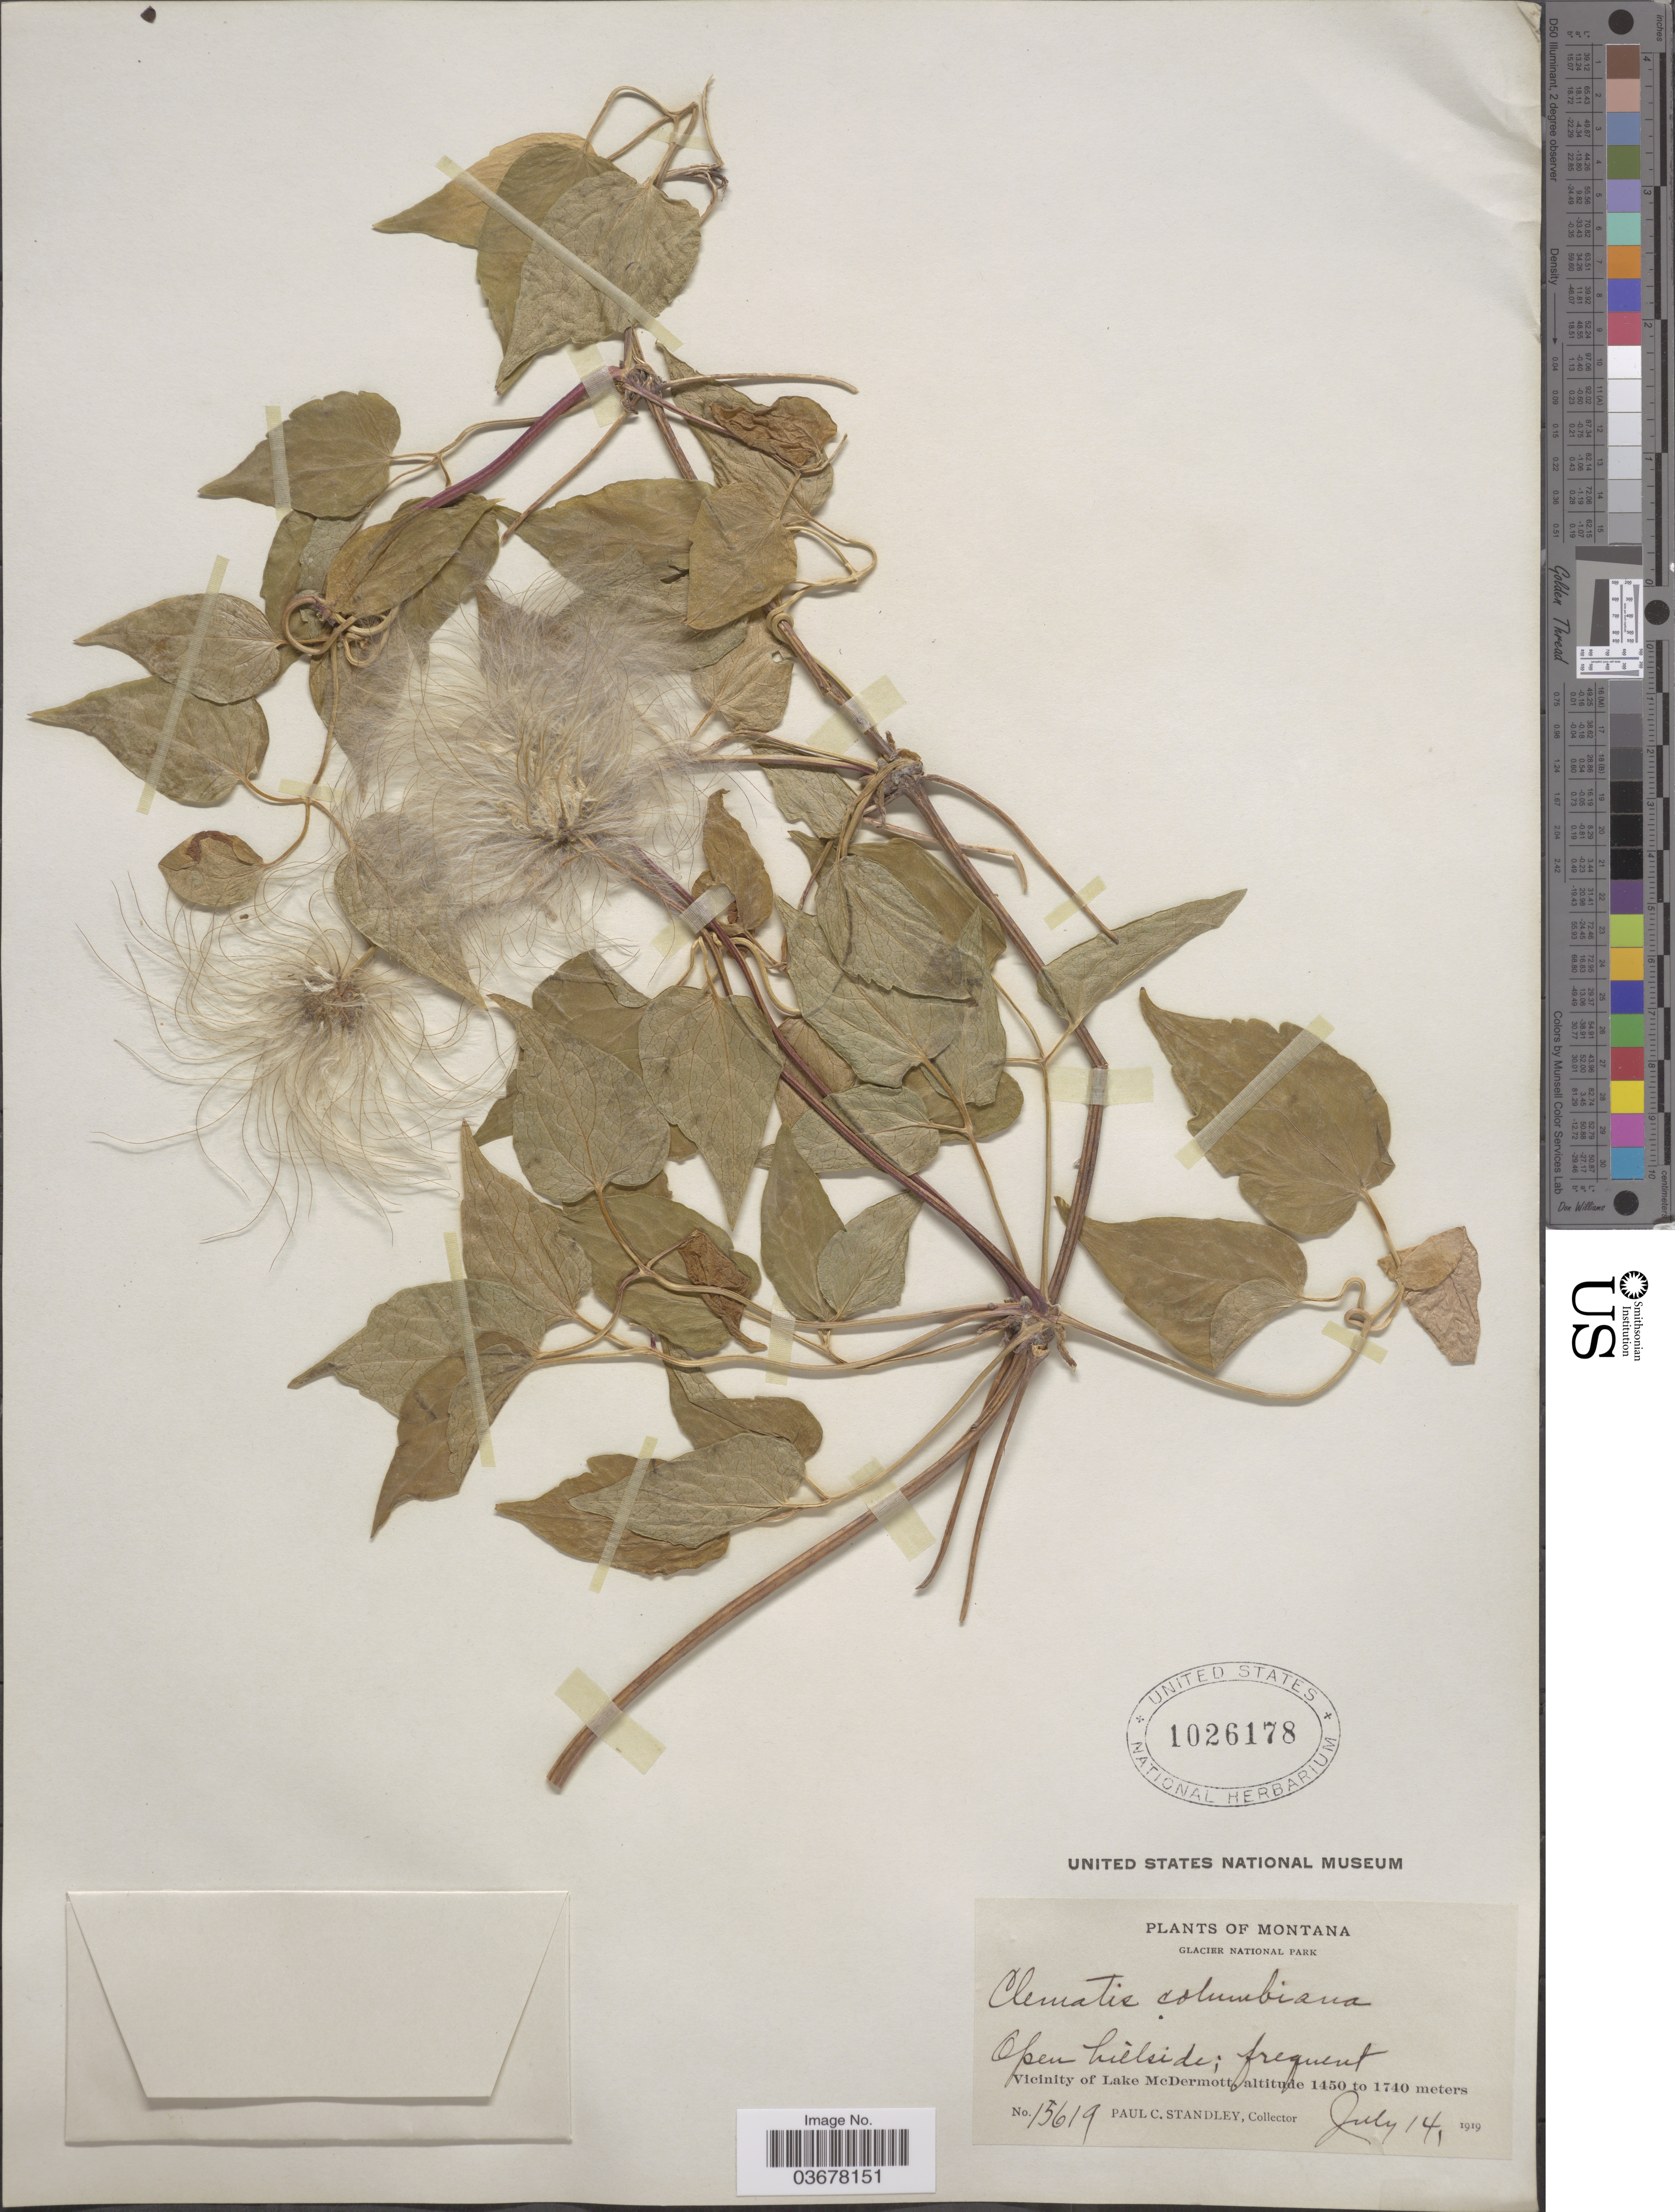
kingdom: Plantae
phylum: Tracheophyta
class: Magnoliopsida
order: Ranunculales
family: Ranunculaceae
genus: Clematis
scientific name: Clematis occidentalis var. grosseserrata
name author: (Rydb.) J.S. Pringle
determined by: Strong, M. T., (US), Smithsonian Institution - National Museum of Natural History (UNITED STATES)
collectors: P. C. Standley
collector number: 15619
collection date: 1919-07-14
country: United States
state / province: Montana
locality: Glacier National Park. Vicinity of Lake McDermott.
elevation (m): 1450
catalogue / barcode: US 1026178